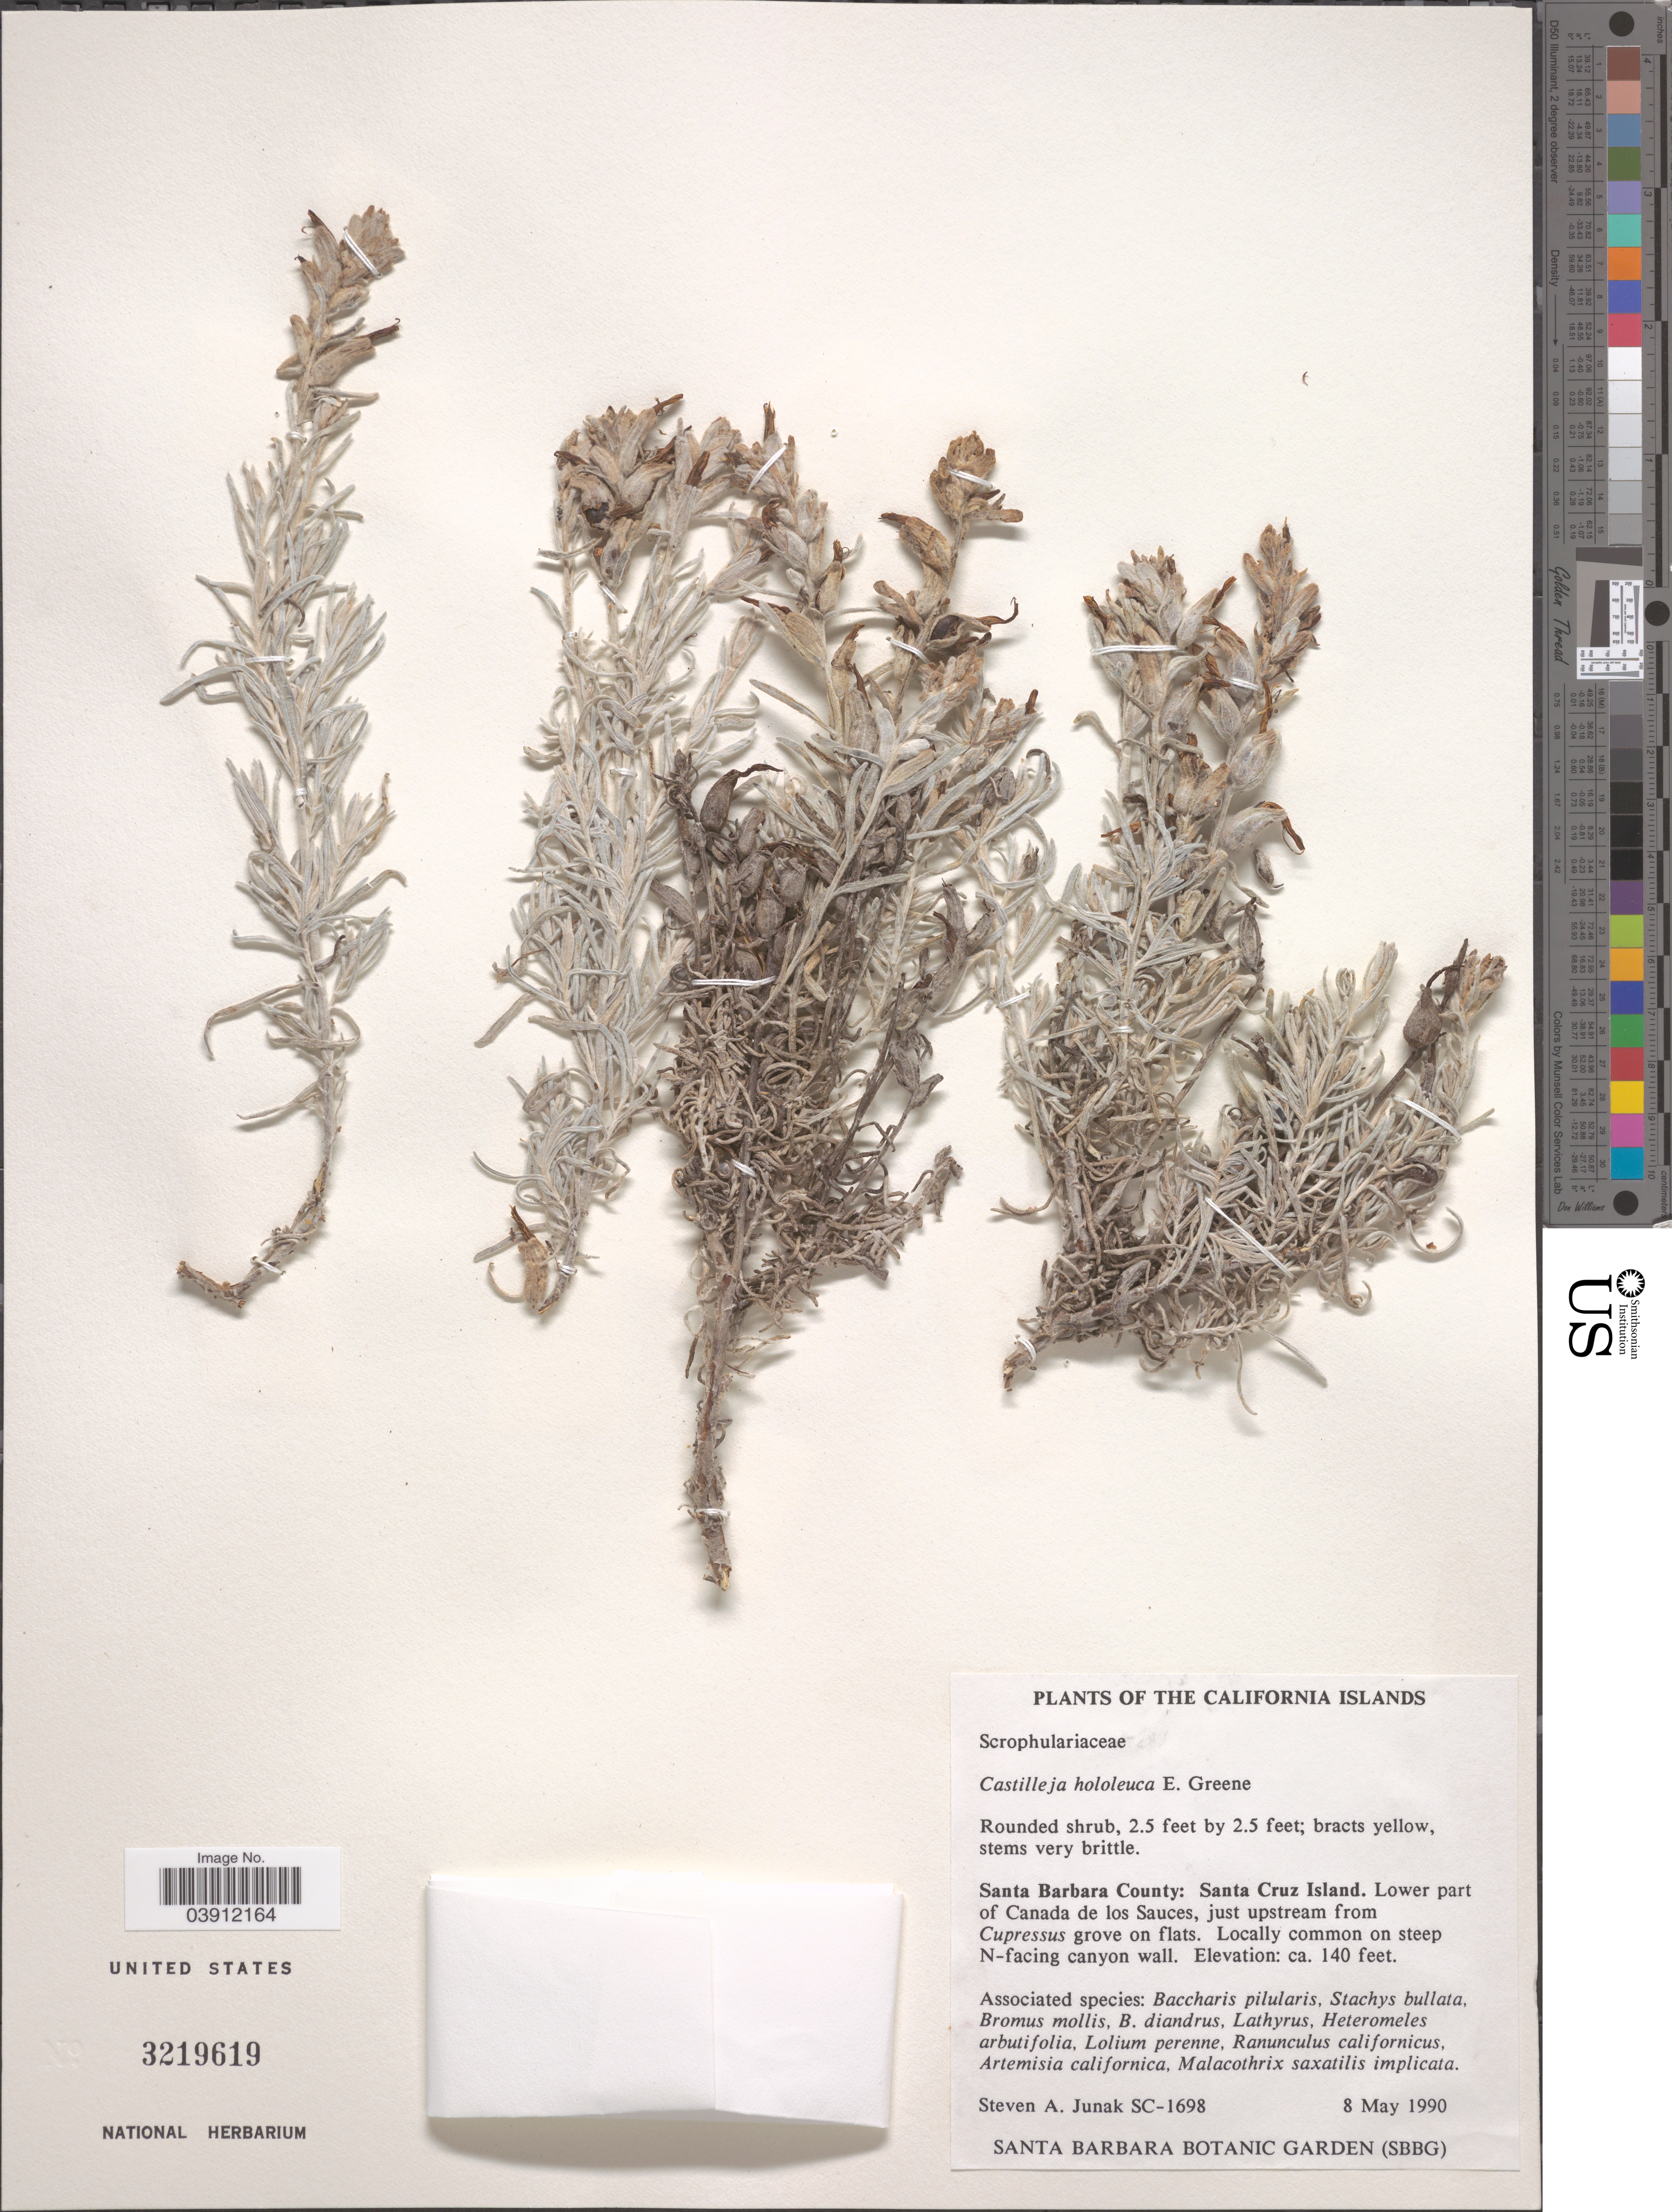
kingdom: Plantae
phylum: Tracheophyta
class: Magnoliopsida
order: Lamiales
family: Orobanchaceae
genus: Castilleja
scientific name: Castilleja hololeuca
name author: Greene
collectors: S. Junak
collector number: SC-1698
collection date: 1990-05-08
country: United States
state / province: California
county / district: Santa Barbara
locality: The California Islands. Santa Barbara County: Santa Cruz Island. Lower part of Canada de los Sauces. N-facing canyon wall.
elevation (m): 43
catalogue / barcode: US 3219619